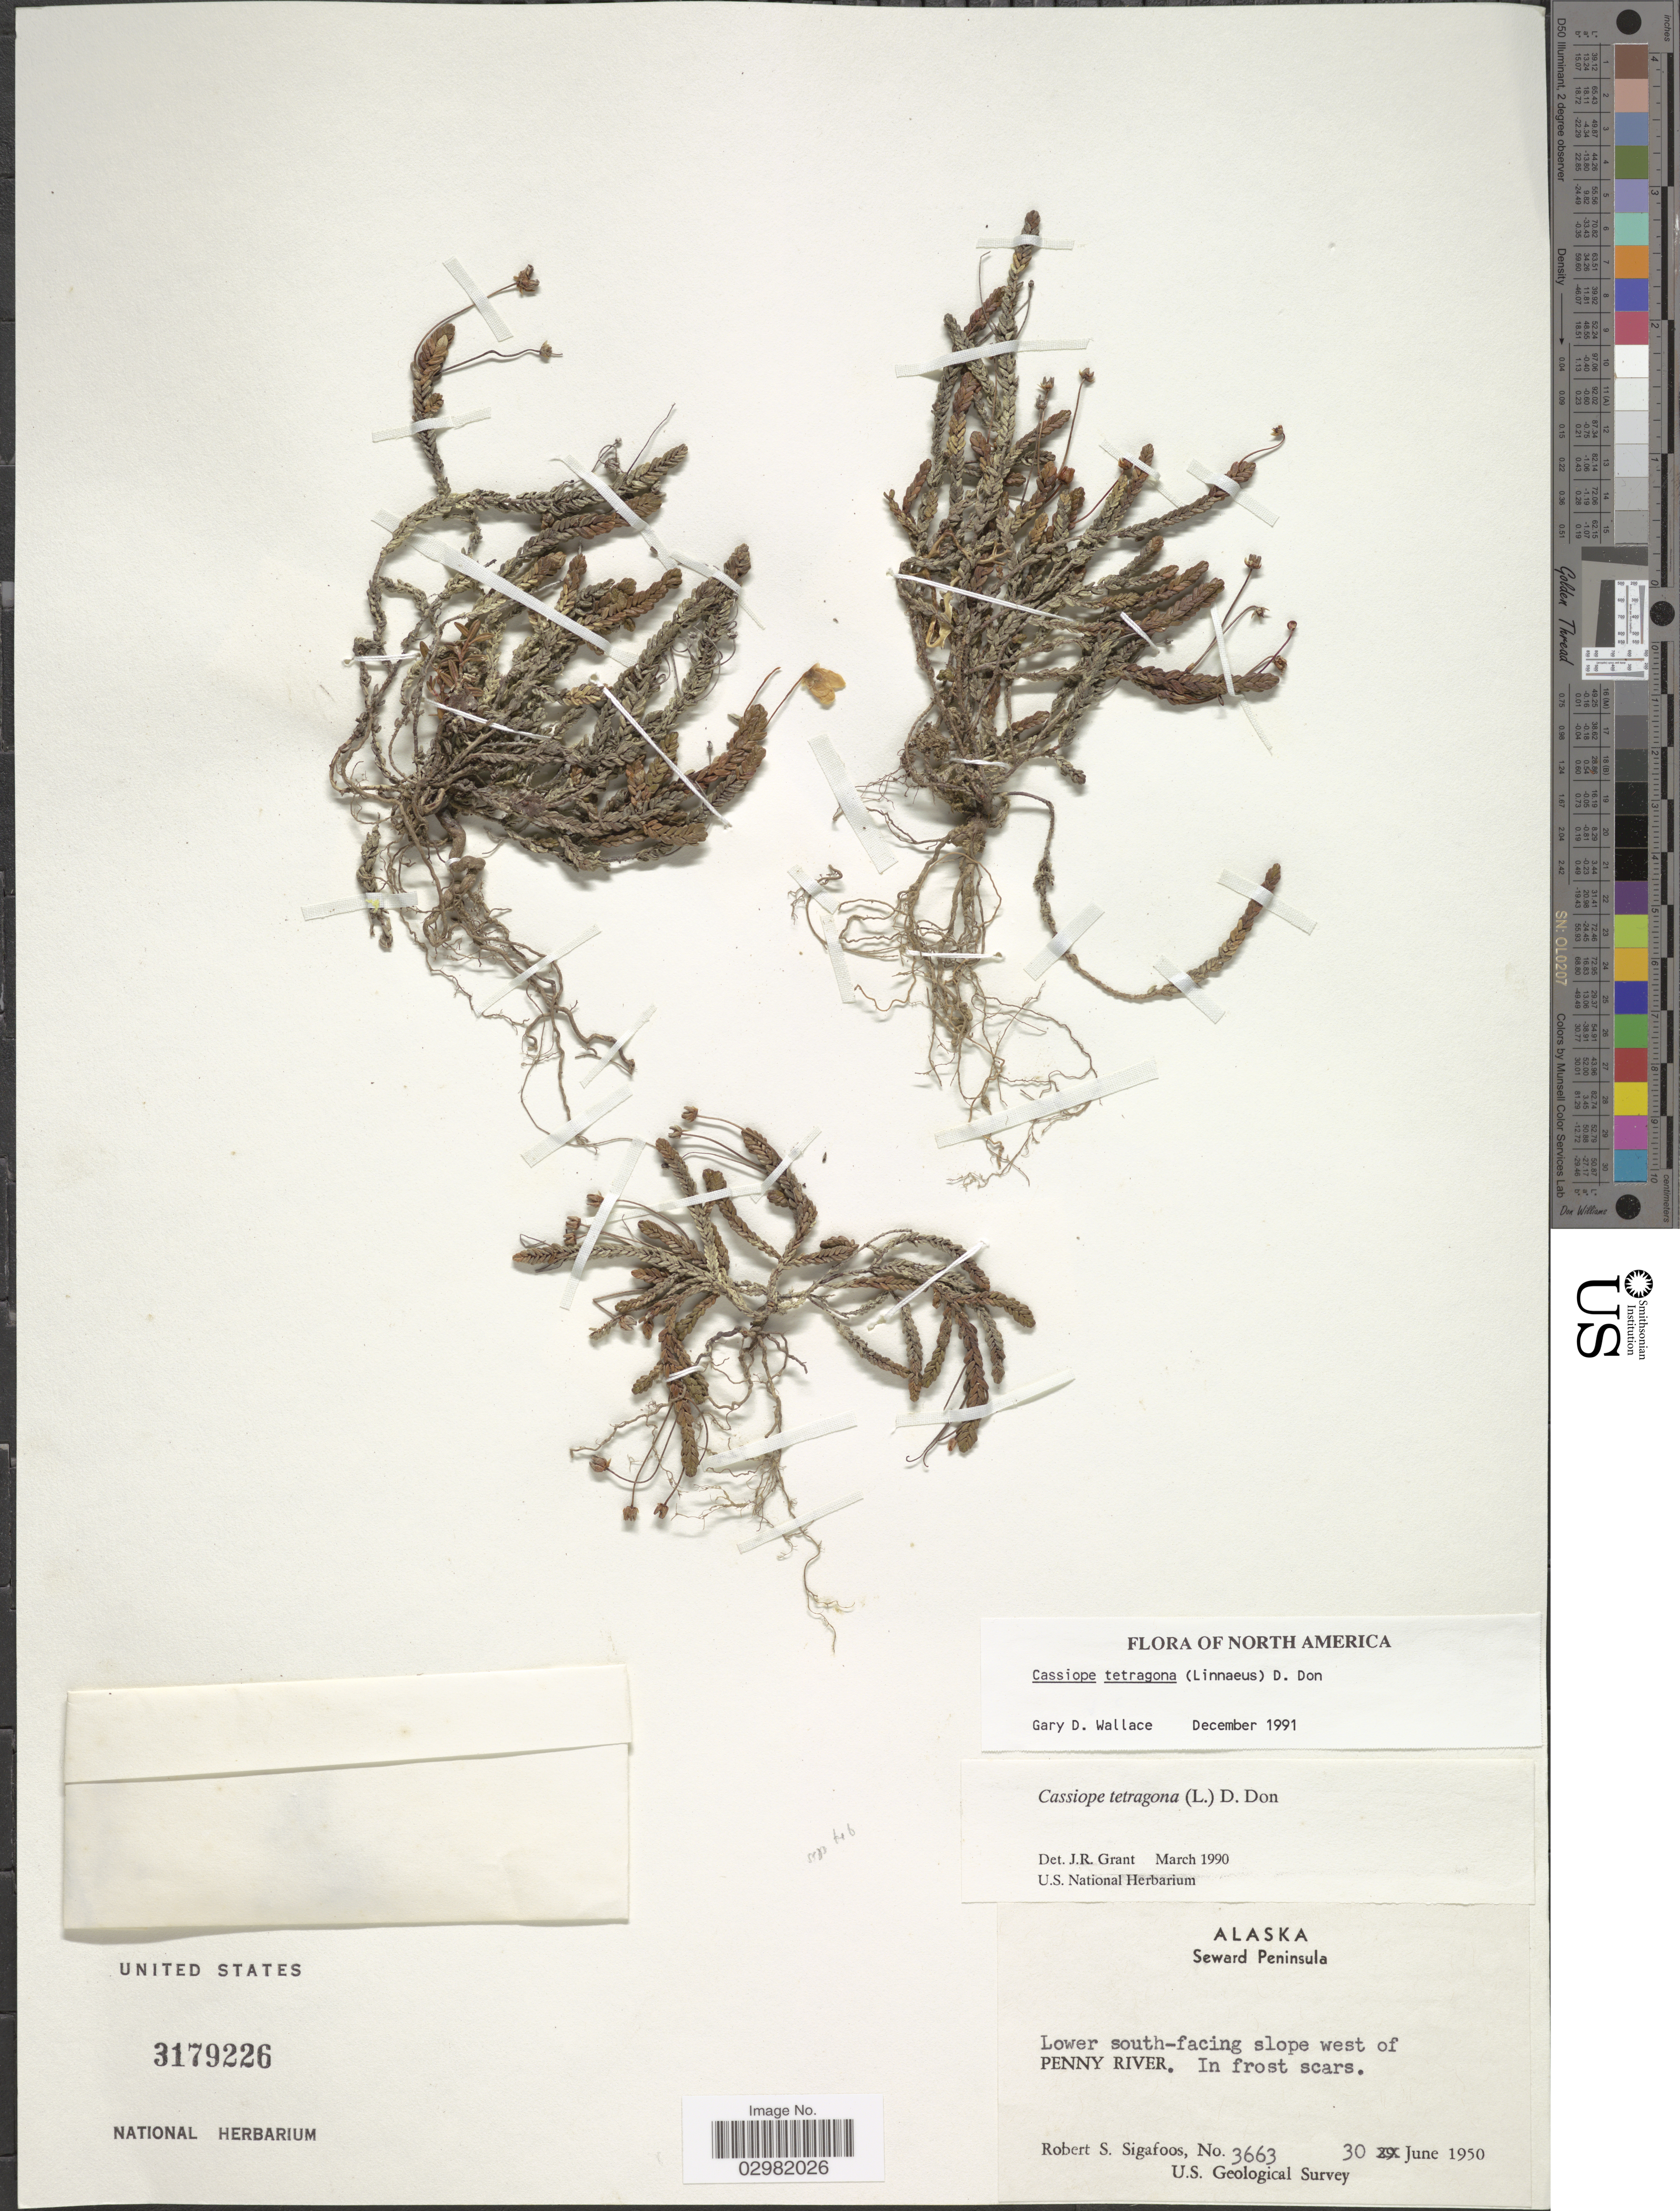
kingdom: Plantae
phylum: Tracheophyta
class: Magnoliopsida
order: Ericales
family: Ericaceae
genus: Cassiope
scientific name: Cassiope tetragona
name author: (L.) D. Don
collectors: R. Sigafoos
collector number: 3663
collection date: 1950-06-30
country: United States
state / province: Alaska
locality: Seward Peninsula, Lower south-facing slope west of Penny River.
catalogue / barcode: US 3179226